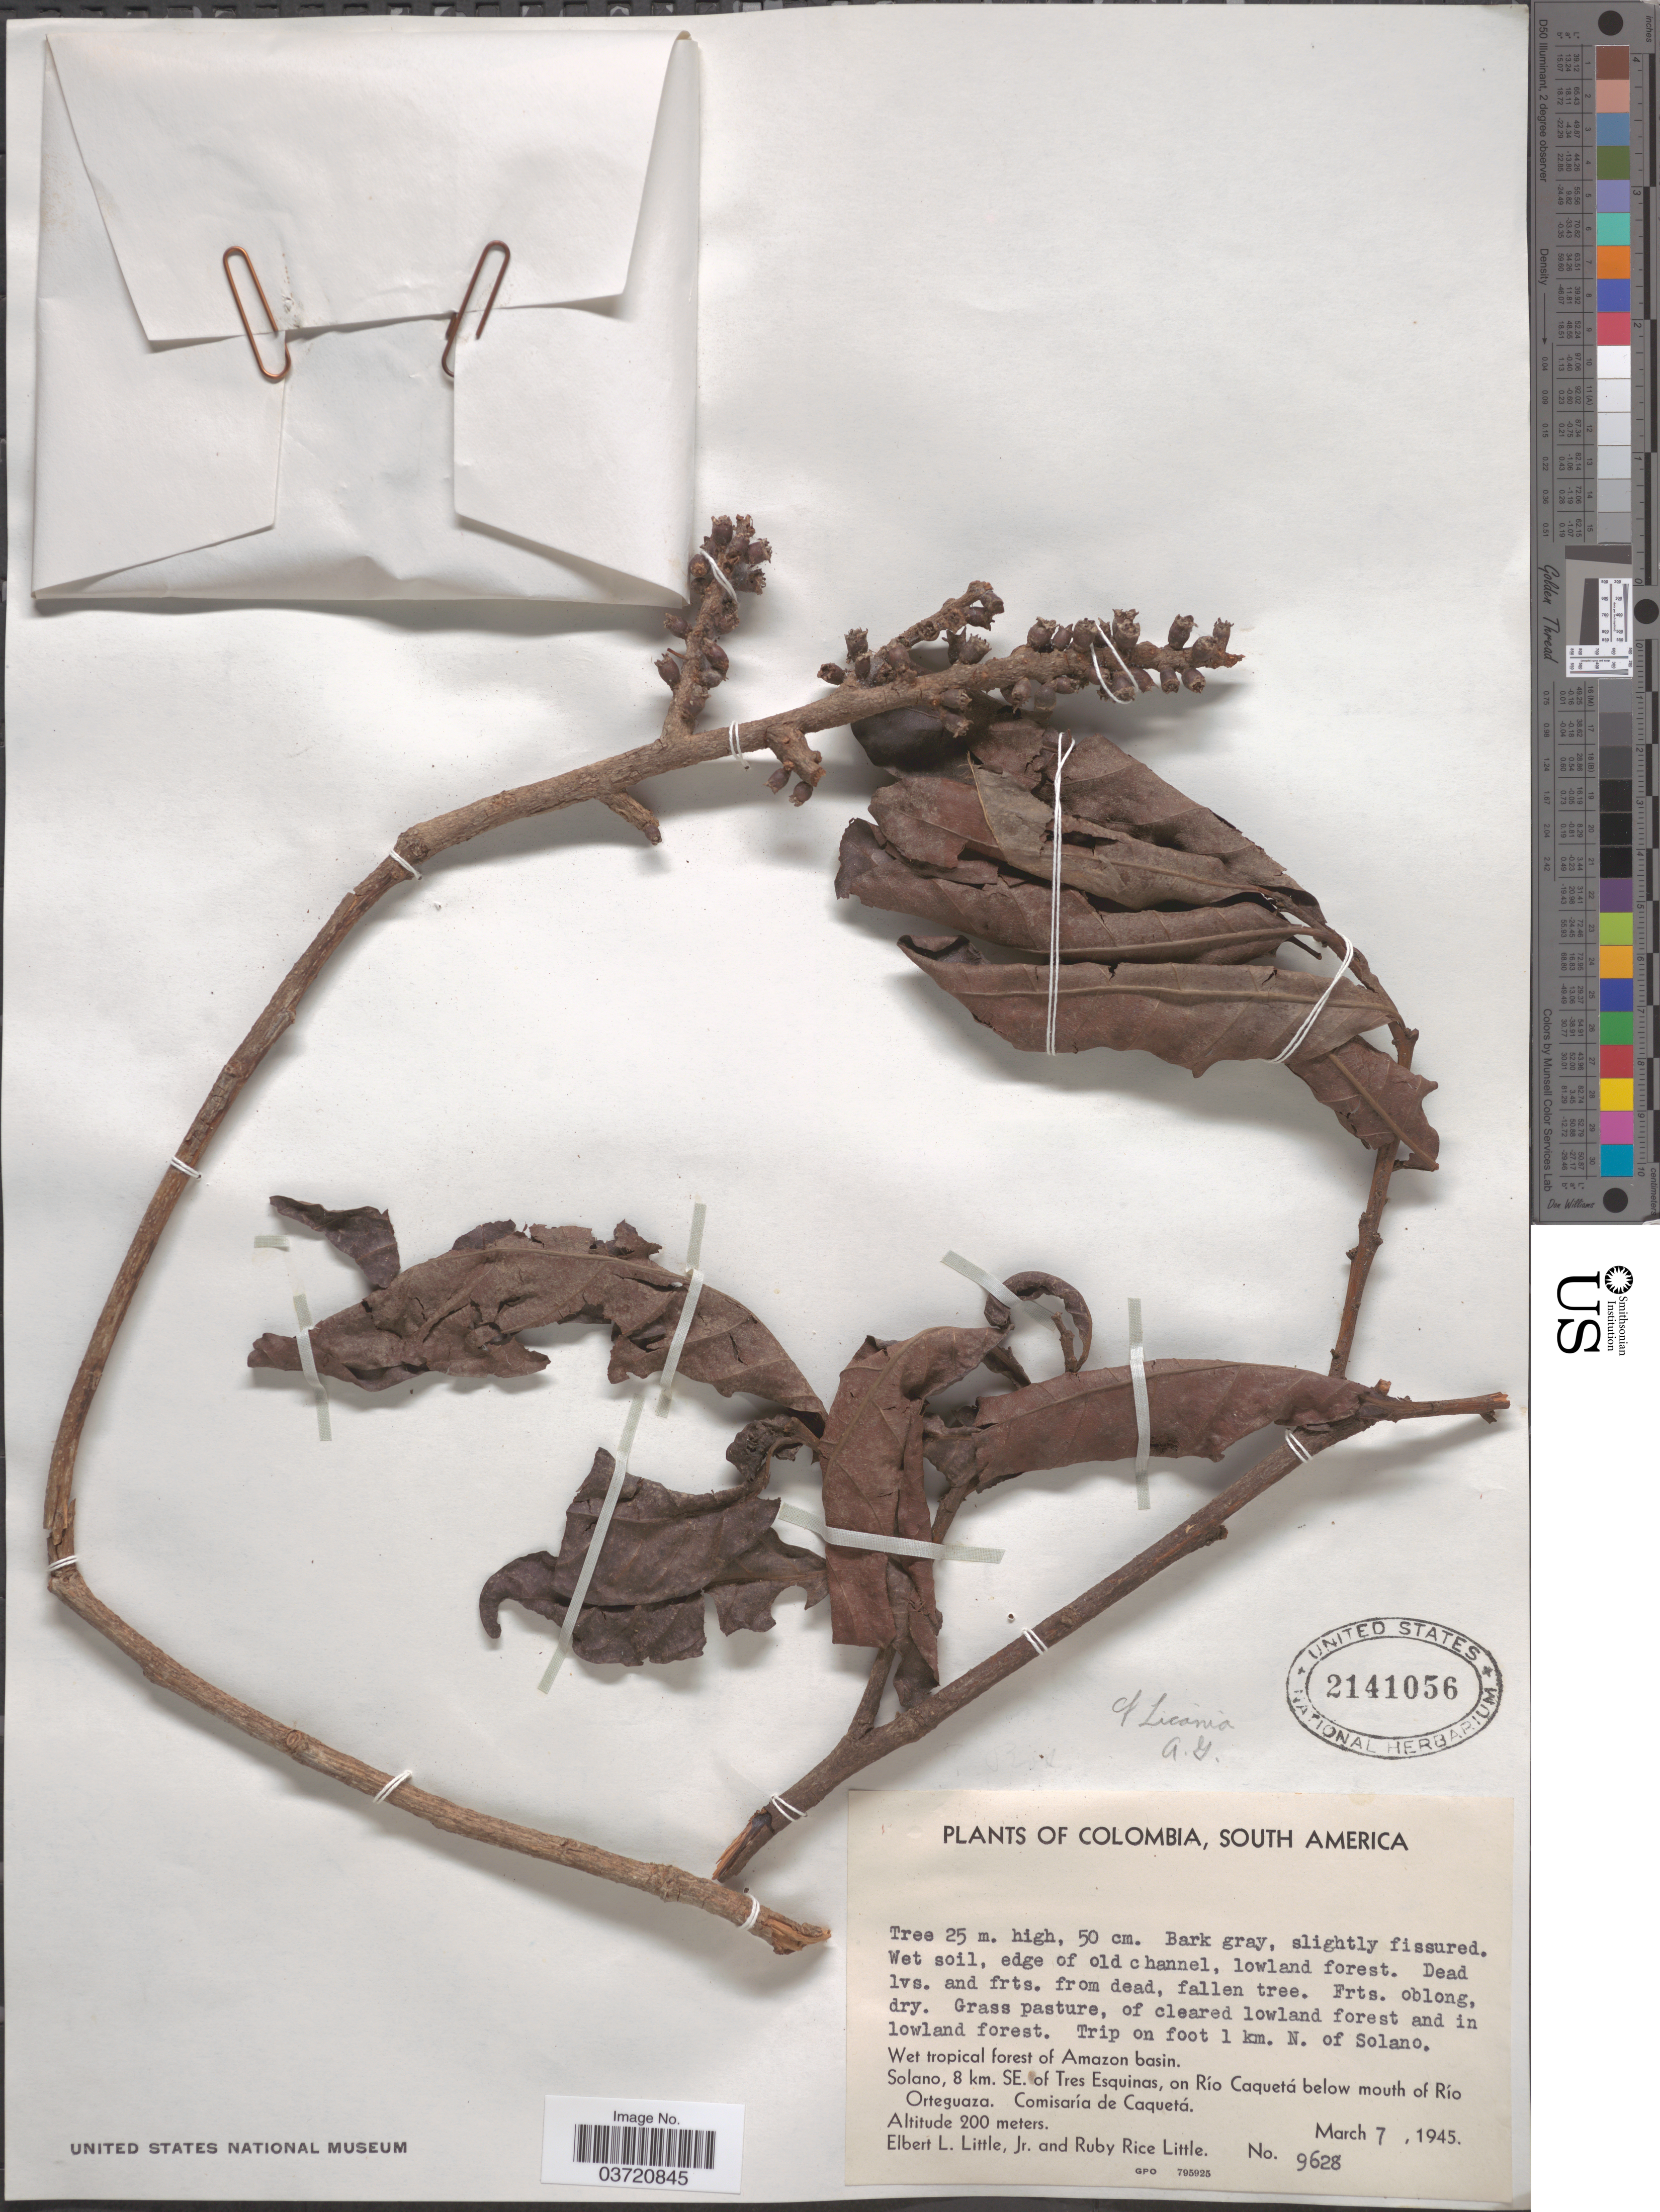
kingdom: Plantae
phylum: Tracheophyta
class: Magnoliopsida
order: Malpighiales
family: Chrysobalanaceae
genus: Licania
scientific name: Licania sp.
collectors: E. L. Little & R. R. Little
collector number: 9628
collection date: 1945-03-07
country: Colombia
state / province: Caquetá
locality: Trip on foot 1 km. N. of Solano. Wet tropical forest of Amazon basin. Solano, 8 km. SE. of Tres Esquinas, on Río Caquetá below mouth of Río Orteguaza. Comisaría de Caquetá.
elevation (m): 200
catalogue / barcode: US 2141056